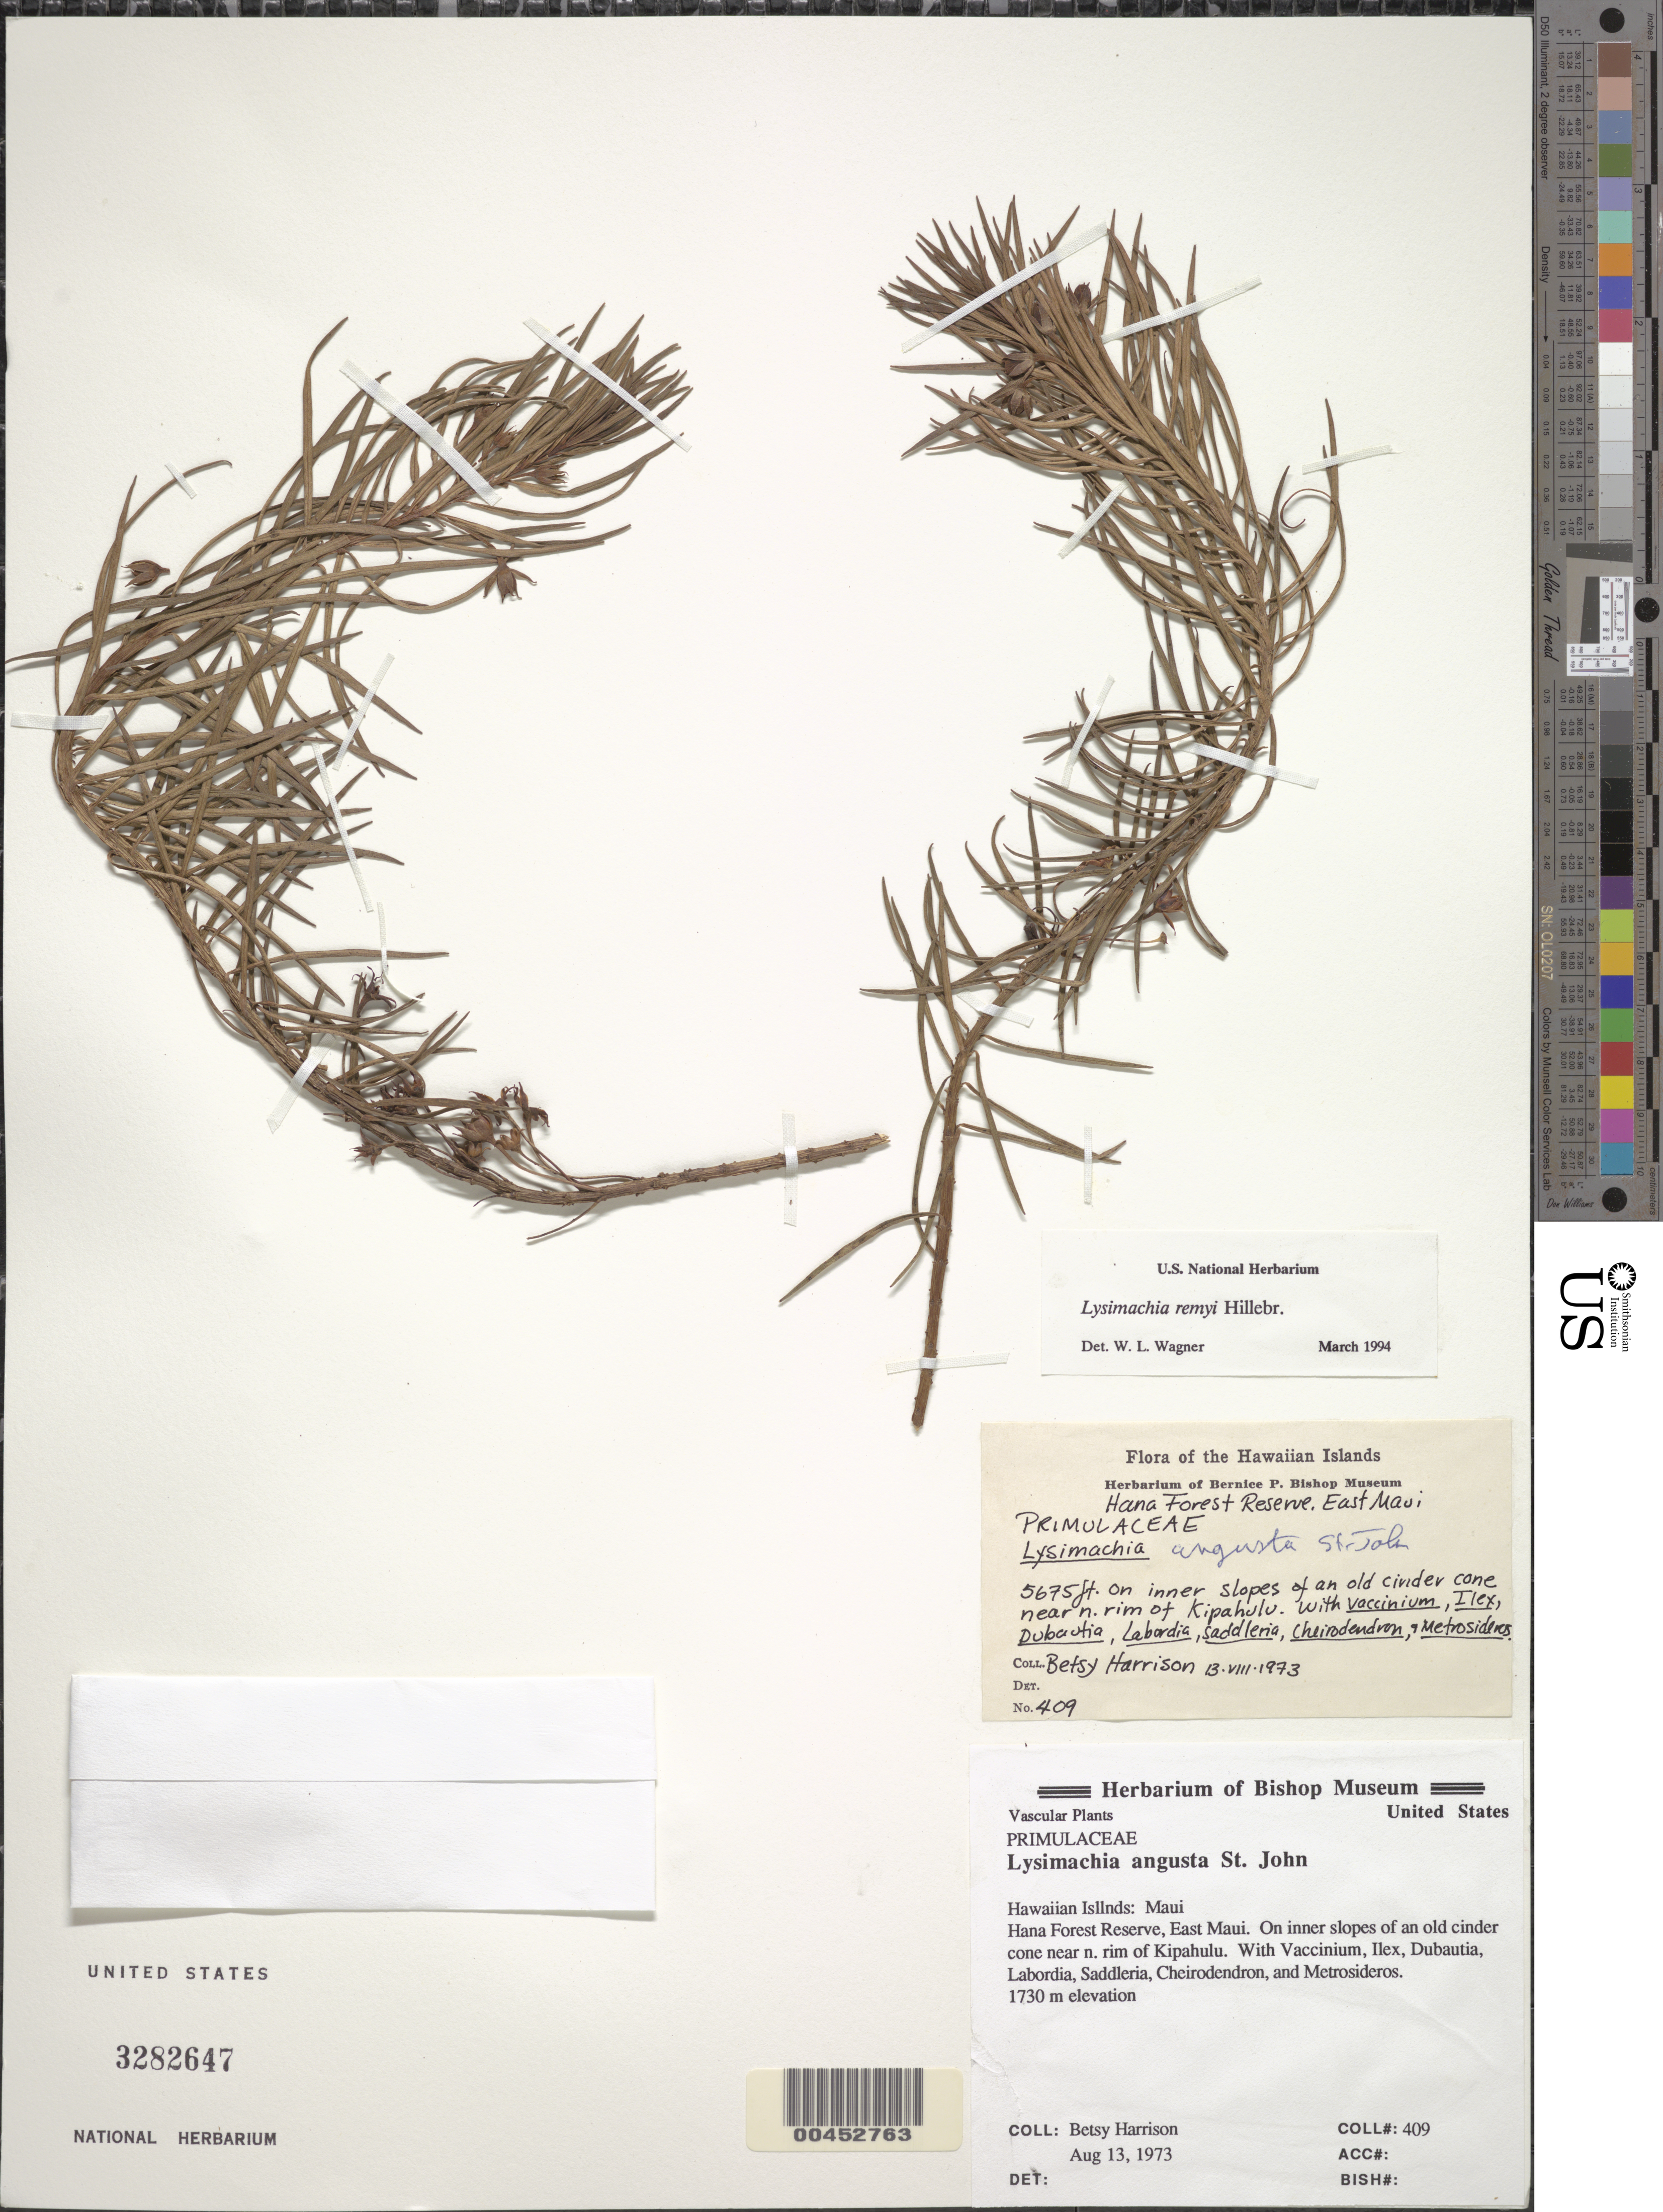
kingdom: Plantae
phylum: Tracheophyta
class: Magnoliopsida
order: Ericales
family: Primulaceae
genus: Lysimachia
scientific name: Lysimachia remyi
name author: Hillebr.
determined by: Wagner, W. L., (BOT), Smithsonian Institution - National Museum of Natural History (UNITED STATES)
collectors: B. Harrison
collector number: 409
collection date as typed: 13 Aug 1973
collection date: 1973-08-13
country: United States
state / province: Hawaii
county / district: Maui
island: Maui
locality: Hana Forest Reserve, E Maui. On inner slopes of an old cinder cone near N rim of Kipahulu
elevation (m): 1730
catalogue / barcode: US 3282647